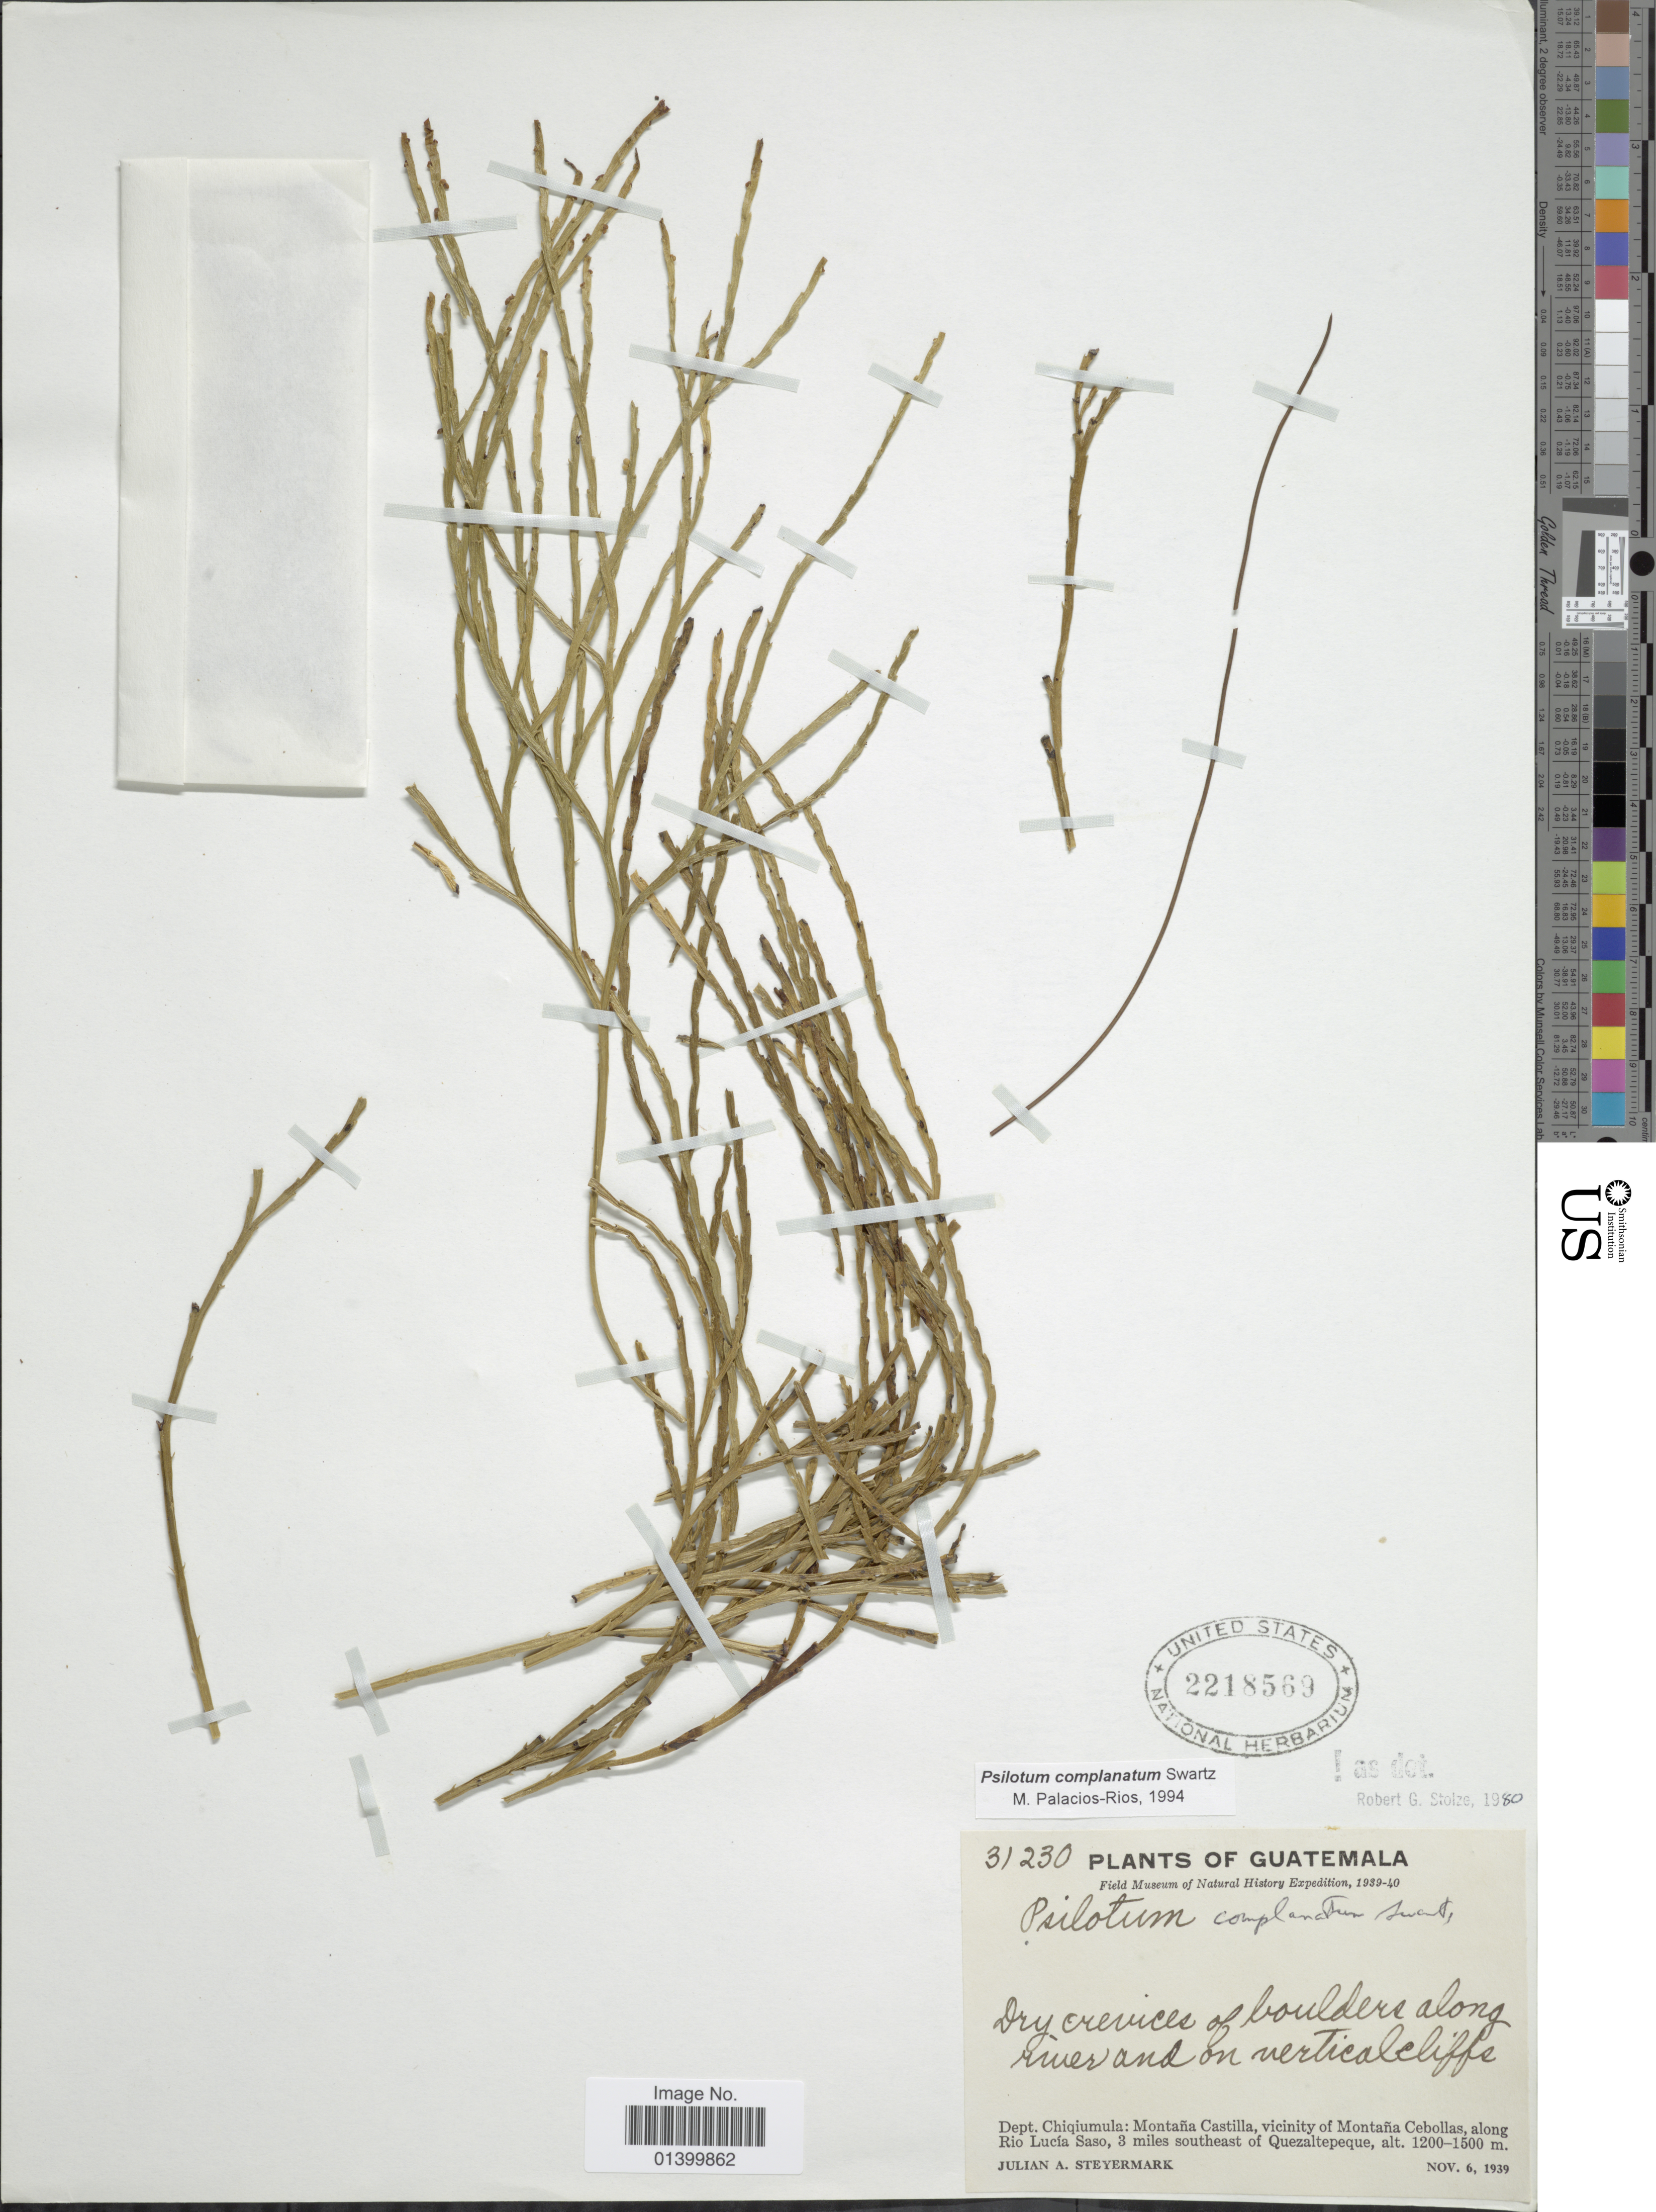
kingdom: Plantae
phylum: Tracheophyta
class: Polypodiopsida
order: Psilotales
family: Psilotaceae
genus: Psilotum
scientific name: Psilotum complanatum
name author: Sw.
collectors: J. Steyermark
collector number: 31230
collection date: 1939-11-06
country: Guatemala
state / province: Chiquimula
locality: Dept. Chiqiumula: Montaña Castilla, vicinity of Montaña Cebollas, along Rio Lucía Saso, 3 miles southeast of Quezaltepeque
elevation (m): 1200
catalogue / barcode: US 2218569